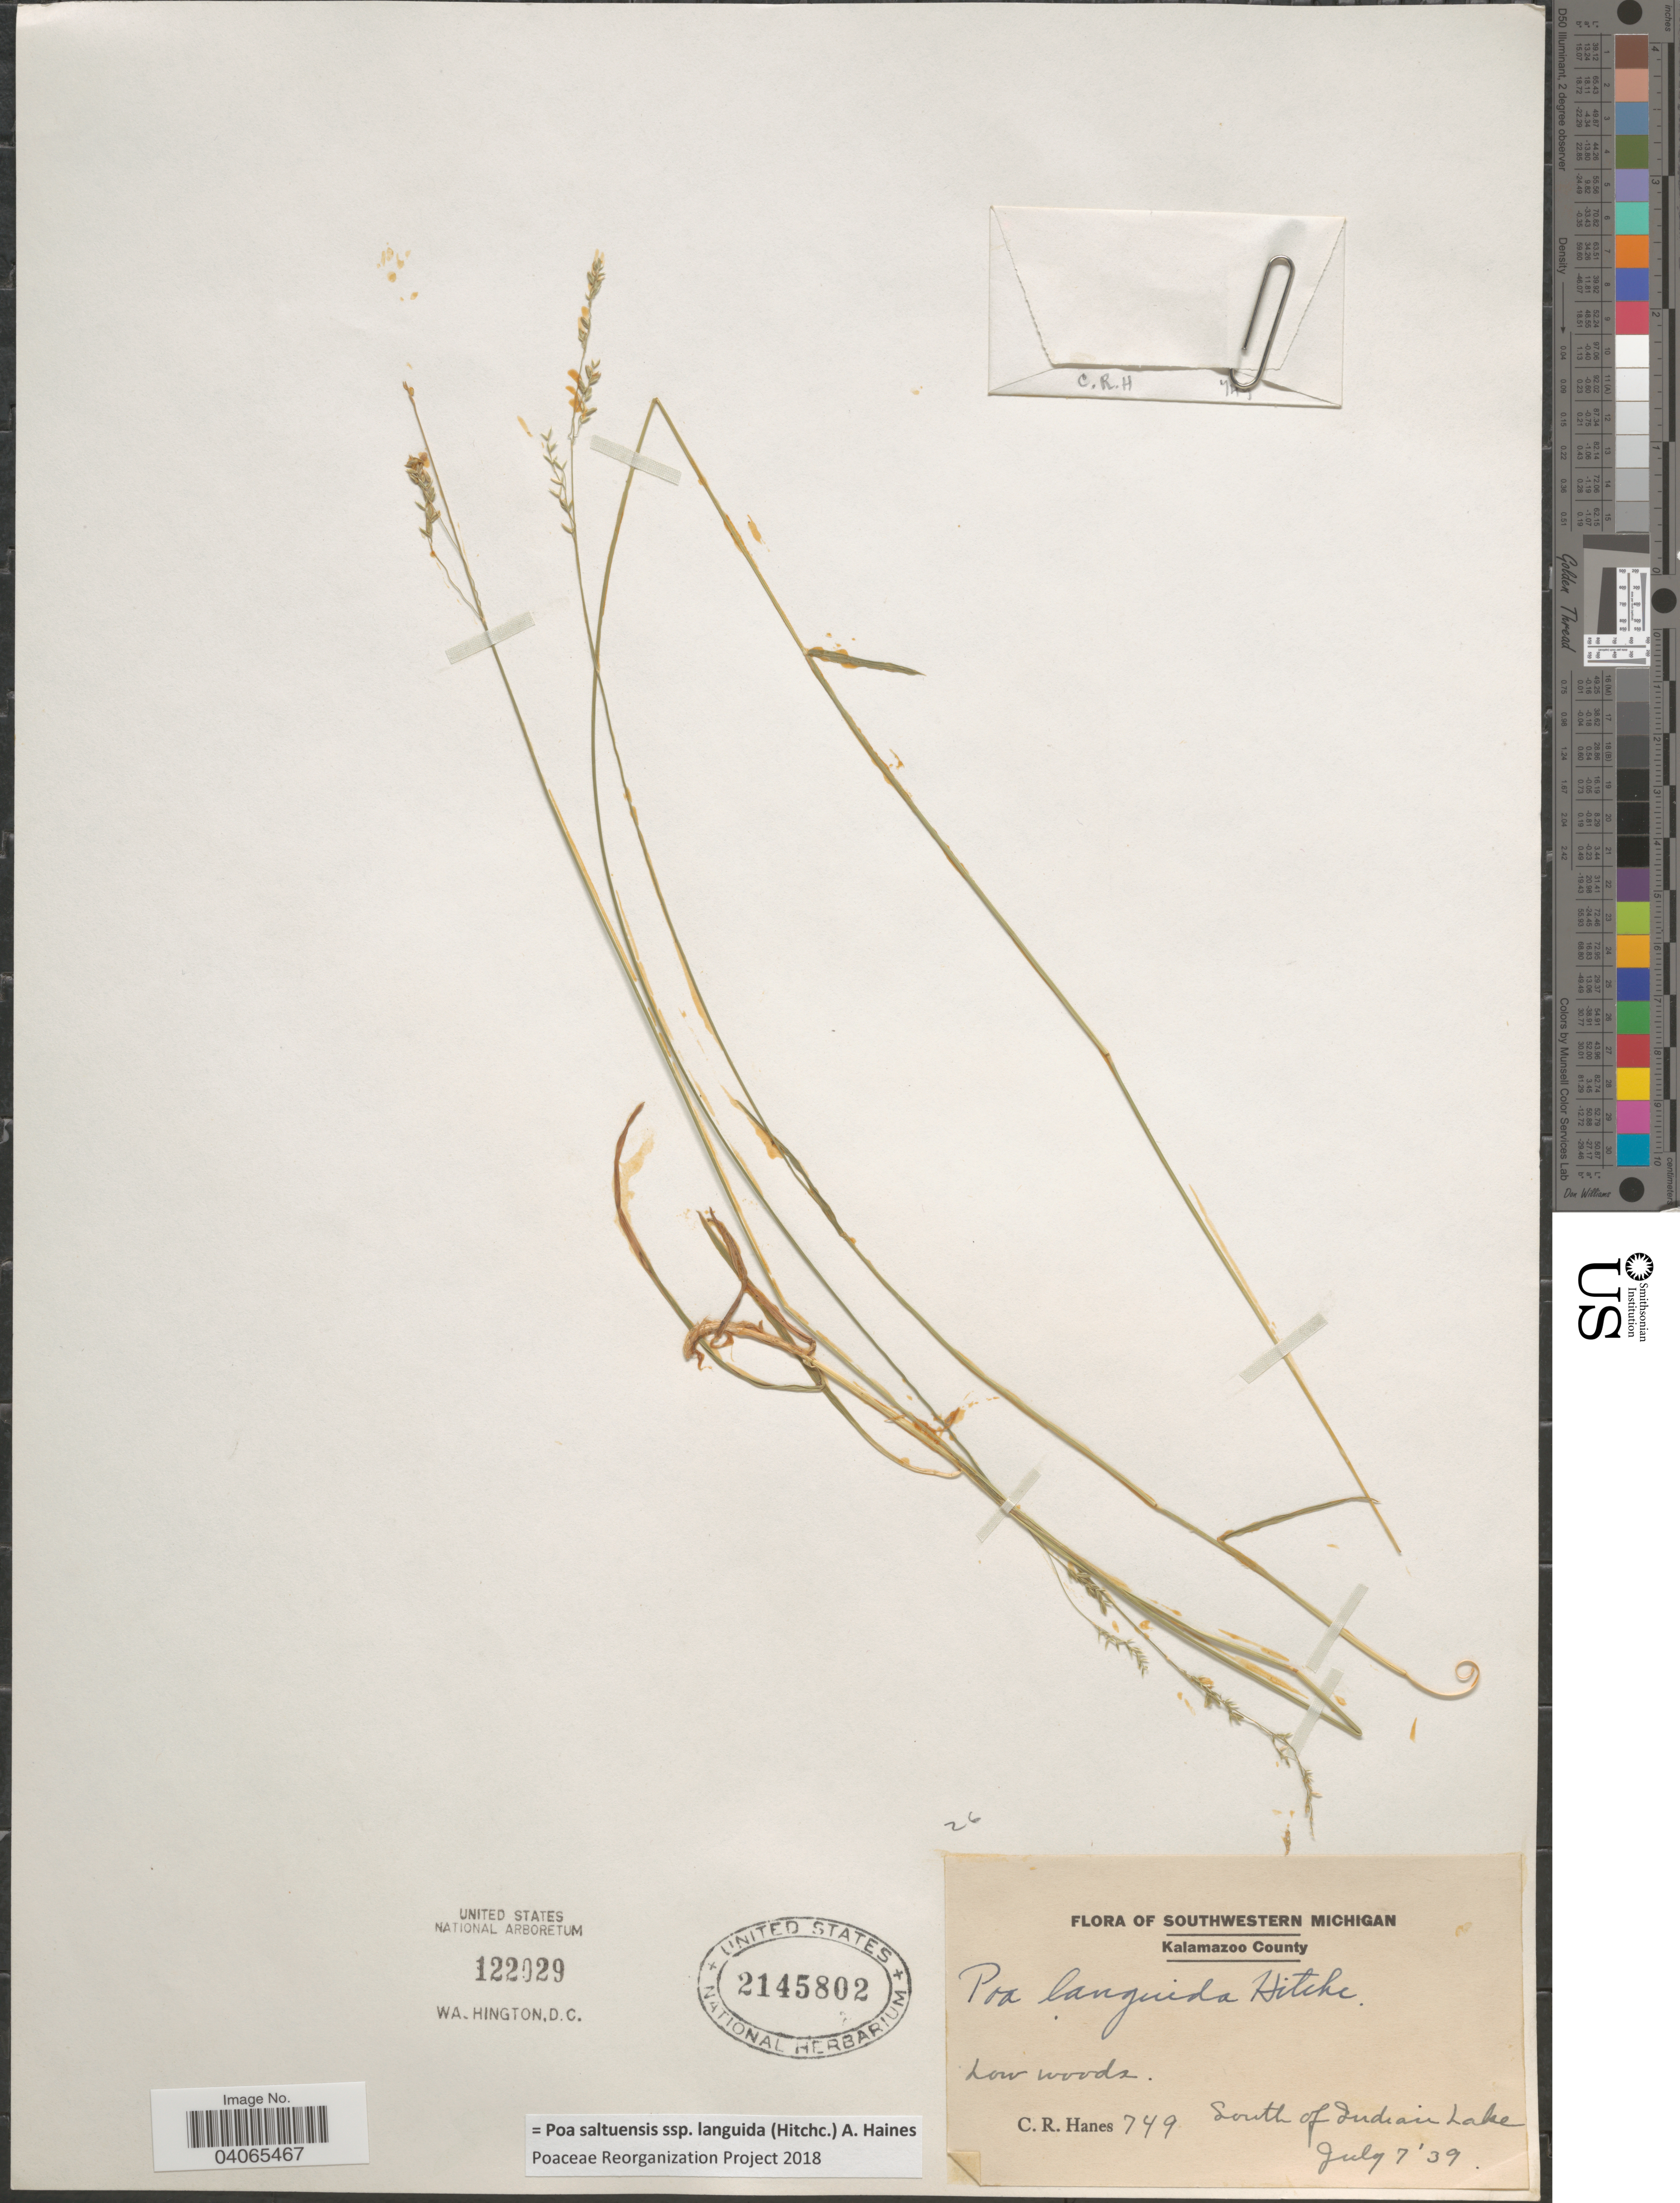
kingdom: Plantae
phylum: Tracheophyta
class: Liliopsida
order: Poales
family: Poaceae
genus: Poa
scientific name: Poa saltuensis subsp. languida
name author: (Hitchc.) A. Haines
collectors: C. Hanes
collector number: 749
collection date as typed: Transcribed d/m/y: 7/7/39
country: United States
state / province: Michigan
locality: Southwestern Michigan. Kalamazoo County. Low woods. South of Indian Lake.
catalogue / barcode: US 2145802